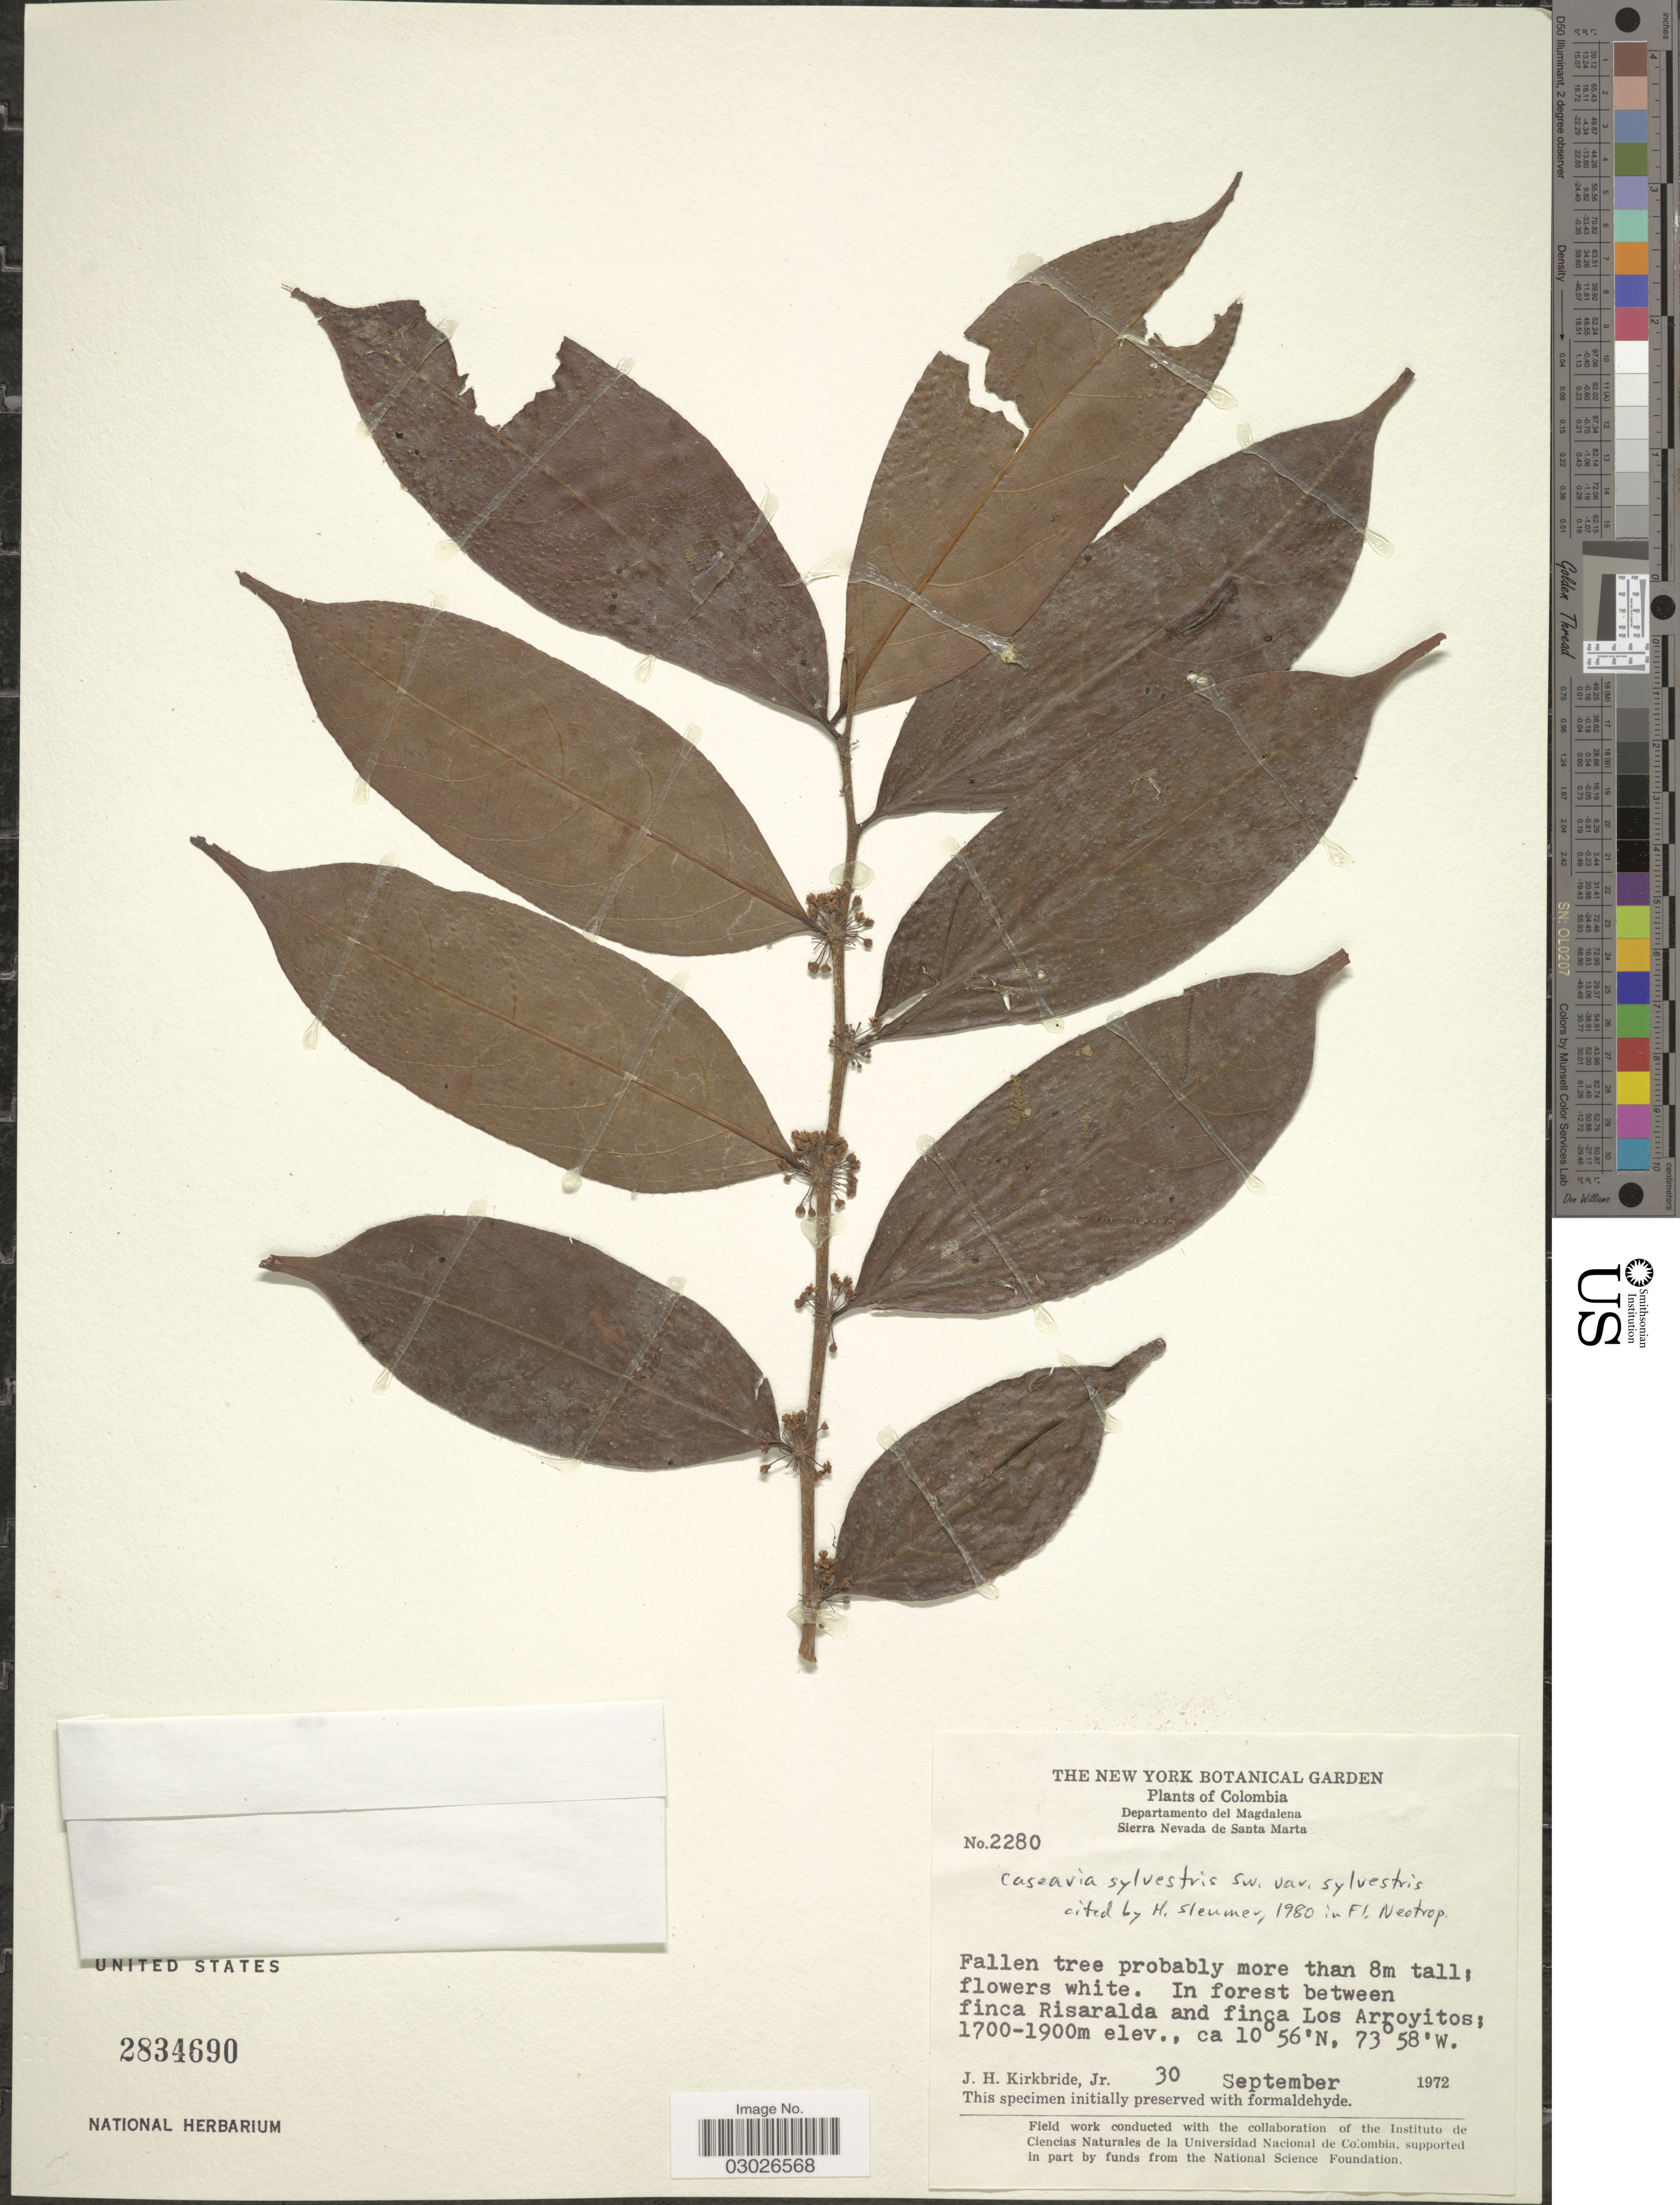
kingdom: Plantae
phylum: Tracheophyta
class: Magnoliopsida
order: Malpighiales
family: Salicaceae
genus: Casearia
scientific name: Casearia sylvestris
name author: Sw.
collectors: J. H. Kirkbride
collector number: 2280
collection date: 1972-09-30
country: Colombia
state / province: Magdalena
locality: Departamento del Magdalena, Sierra Nevada de Santa Marta, In forest between finca Risaralda and finca Los Arroyitos.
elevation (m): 1700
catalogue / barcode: US 2834690